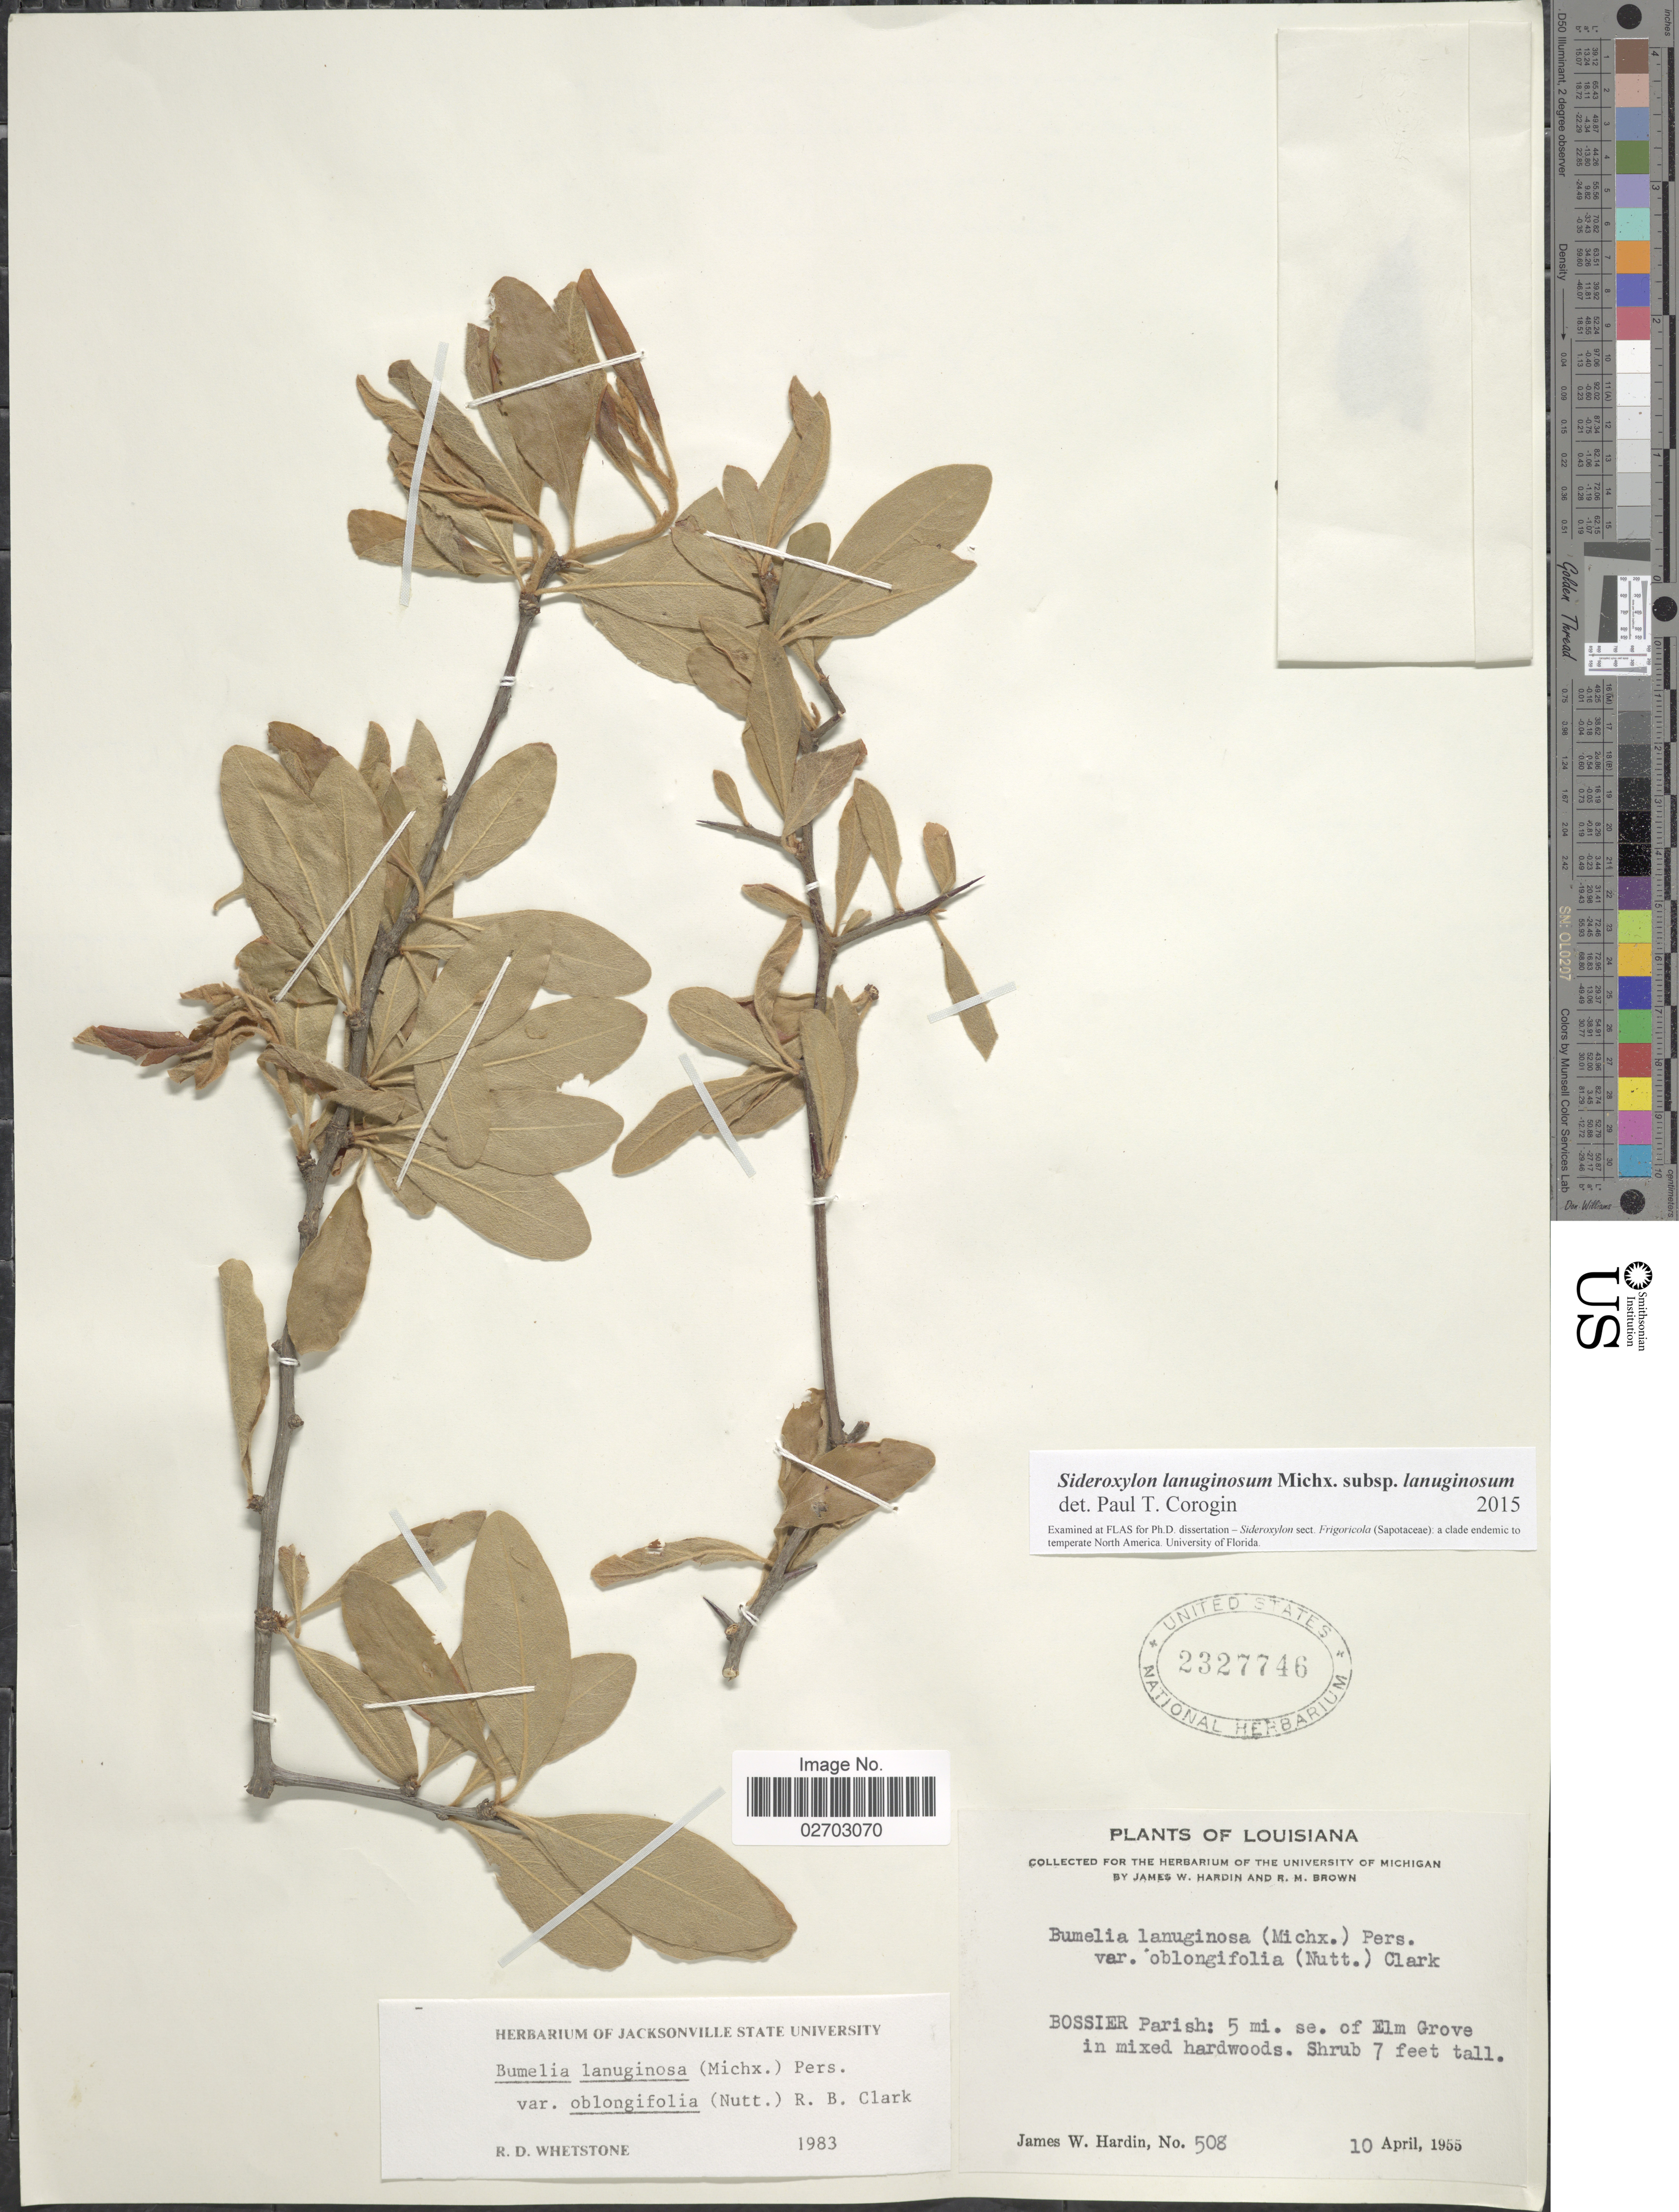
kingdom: Plantae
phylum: Tracheophyta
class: Magnoliopsida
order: Ericales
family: Sapotaceae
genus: Sideroxylon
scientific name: Sideroxylon lanuginosum subsp. lanuginosum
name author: Michx.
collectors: J. Hardin & R. M. Brown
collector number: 508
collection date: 1955-04-10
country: United States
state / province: Louisiana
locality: Bossier Parish: 5 mi. se. of Elm Grove in mixed hardwoods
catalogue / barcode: US 2327746